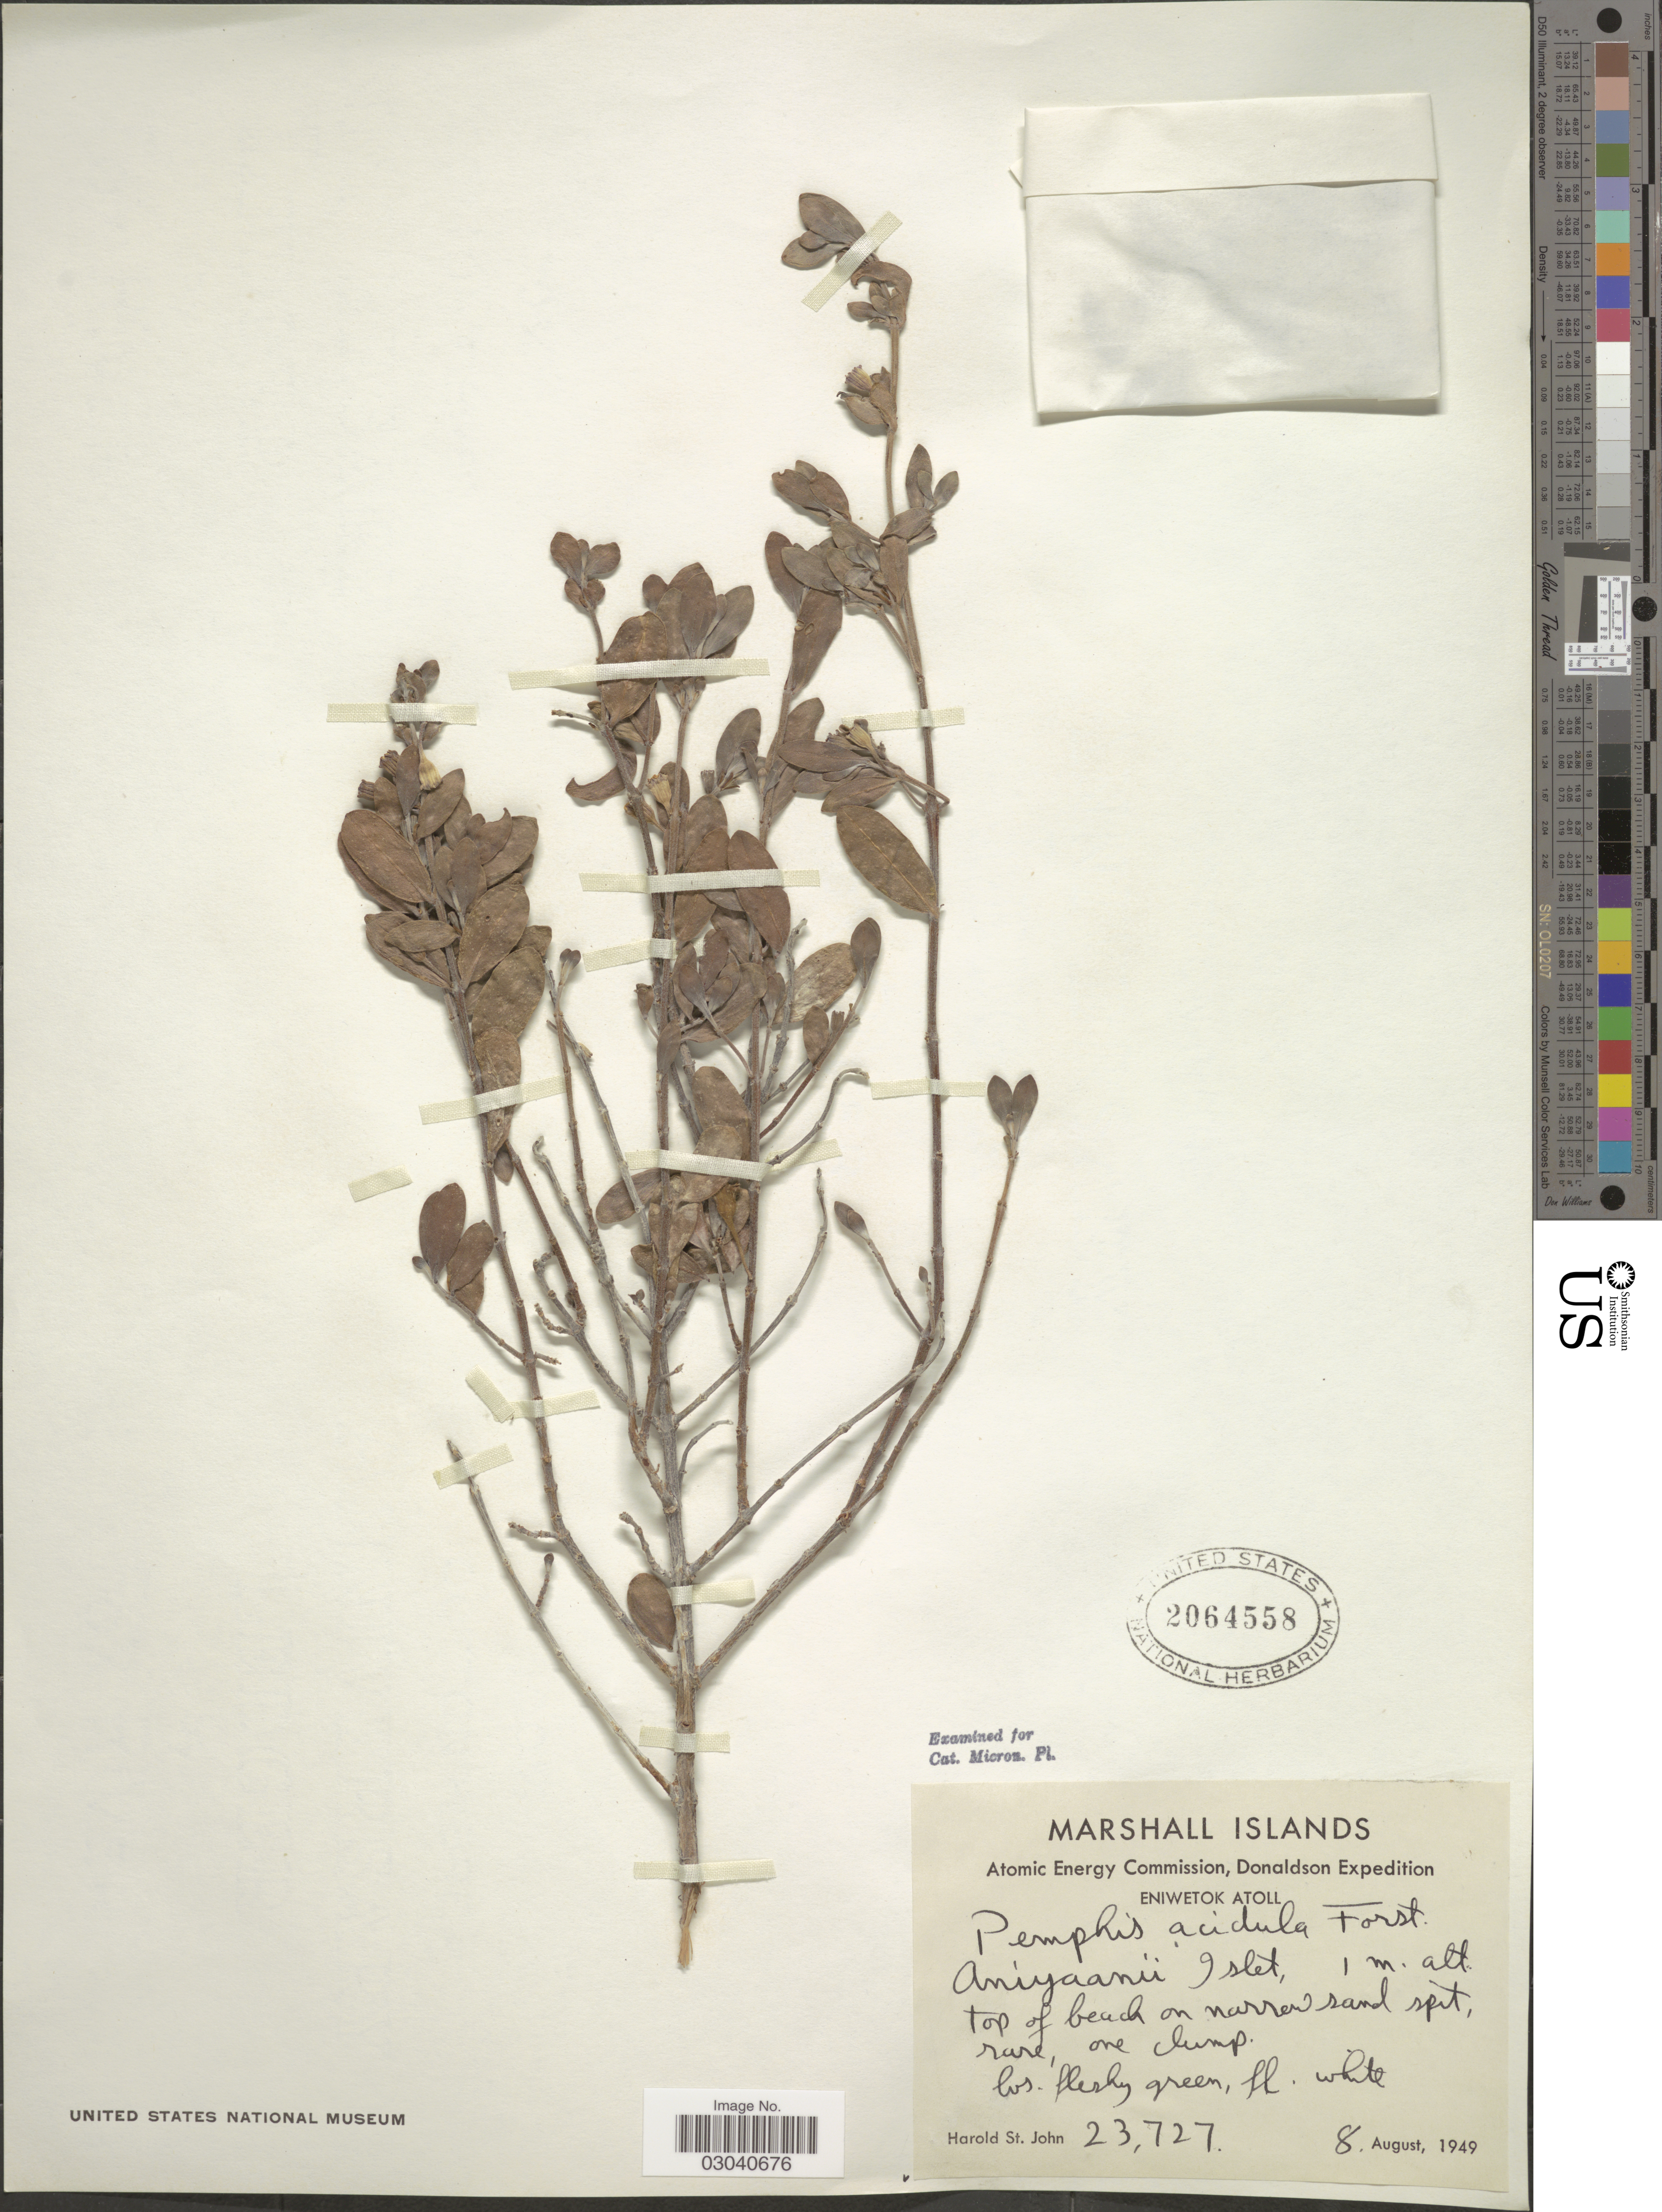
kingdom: Plantae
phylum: Tracheophyta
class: Magnoliopsida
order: Myrtales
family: Lythraceae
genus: Pemphis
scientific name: Pemphis acidula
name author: J.R. Forst. & G. Forst.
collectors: H. St. John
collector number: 23727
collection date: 1949-08-08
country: Marshall Islands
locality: Eniwetok Atoll, Aniyaanii Islet.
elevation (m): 1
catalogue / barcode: US 2064558